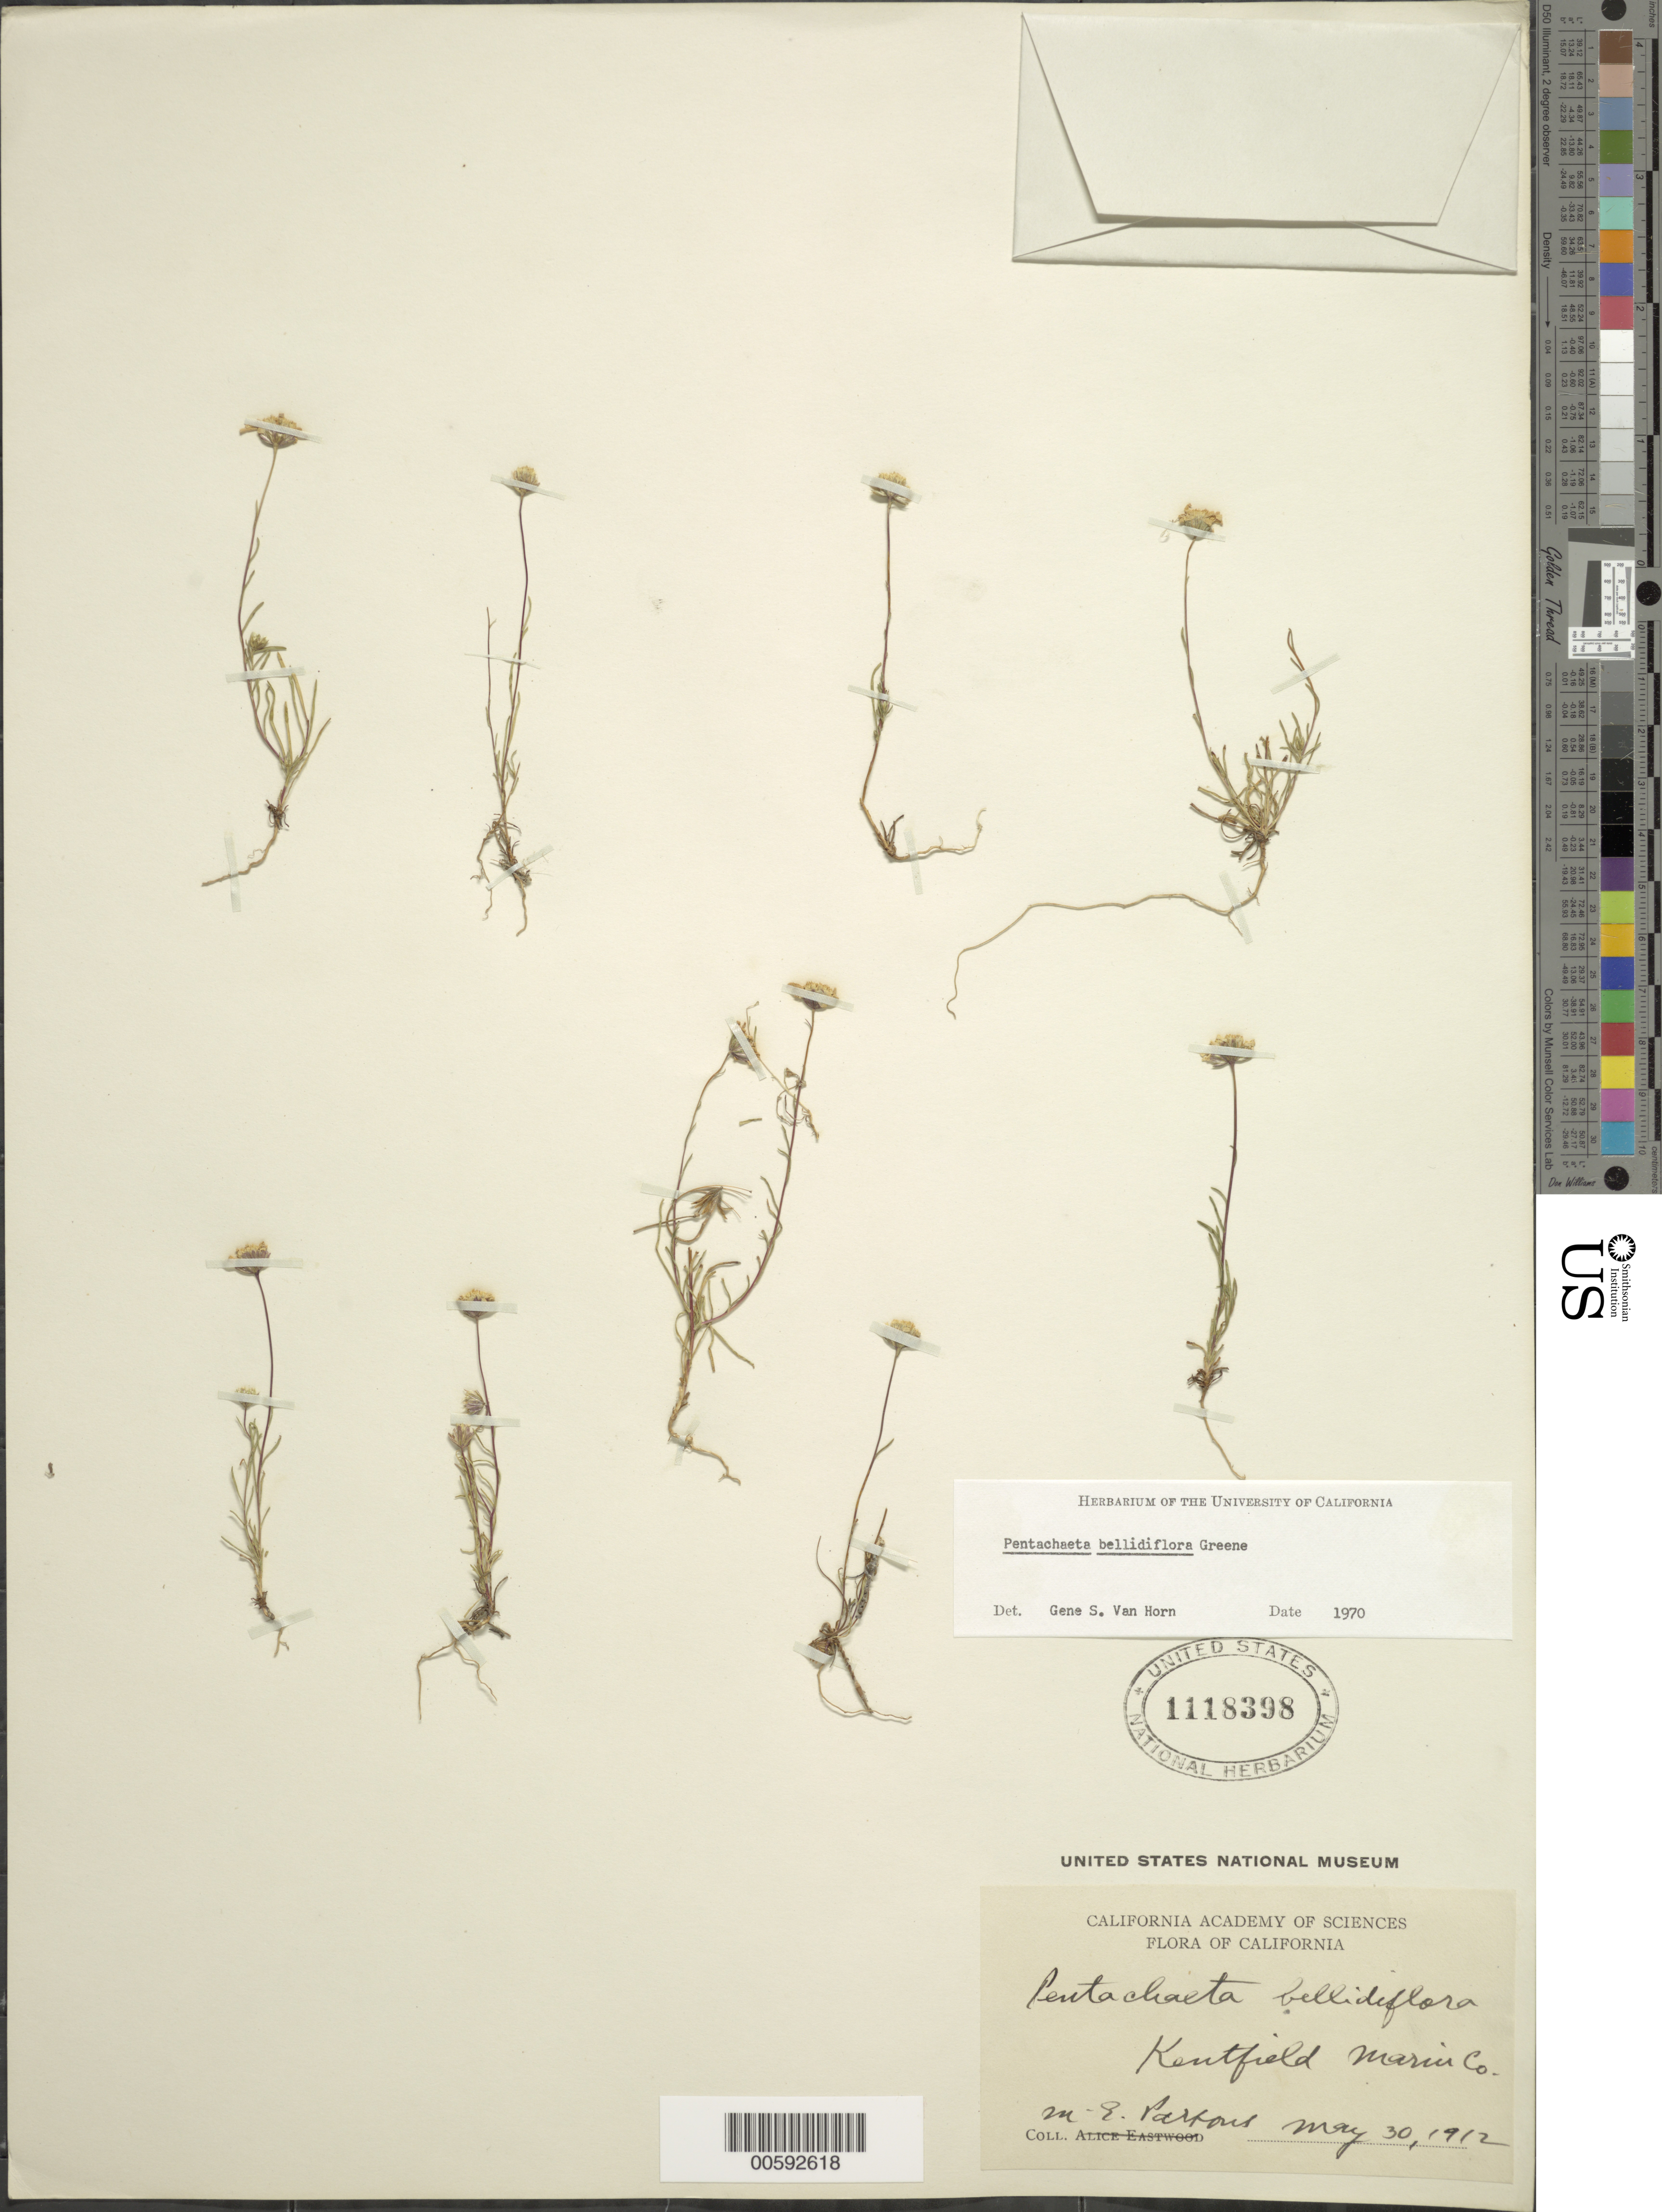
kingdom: Plantae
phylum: Tracheophyta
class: Magnoliopsida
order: Asterales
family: Asteraceae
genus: Pentachaeta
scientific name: Pentachaeta bellidiflora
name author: Greene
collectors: M. E. Paxton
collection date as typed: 30 May 1912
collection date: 1912-05-30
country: United States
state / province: California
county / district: Marin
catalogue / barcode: US 1118398